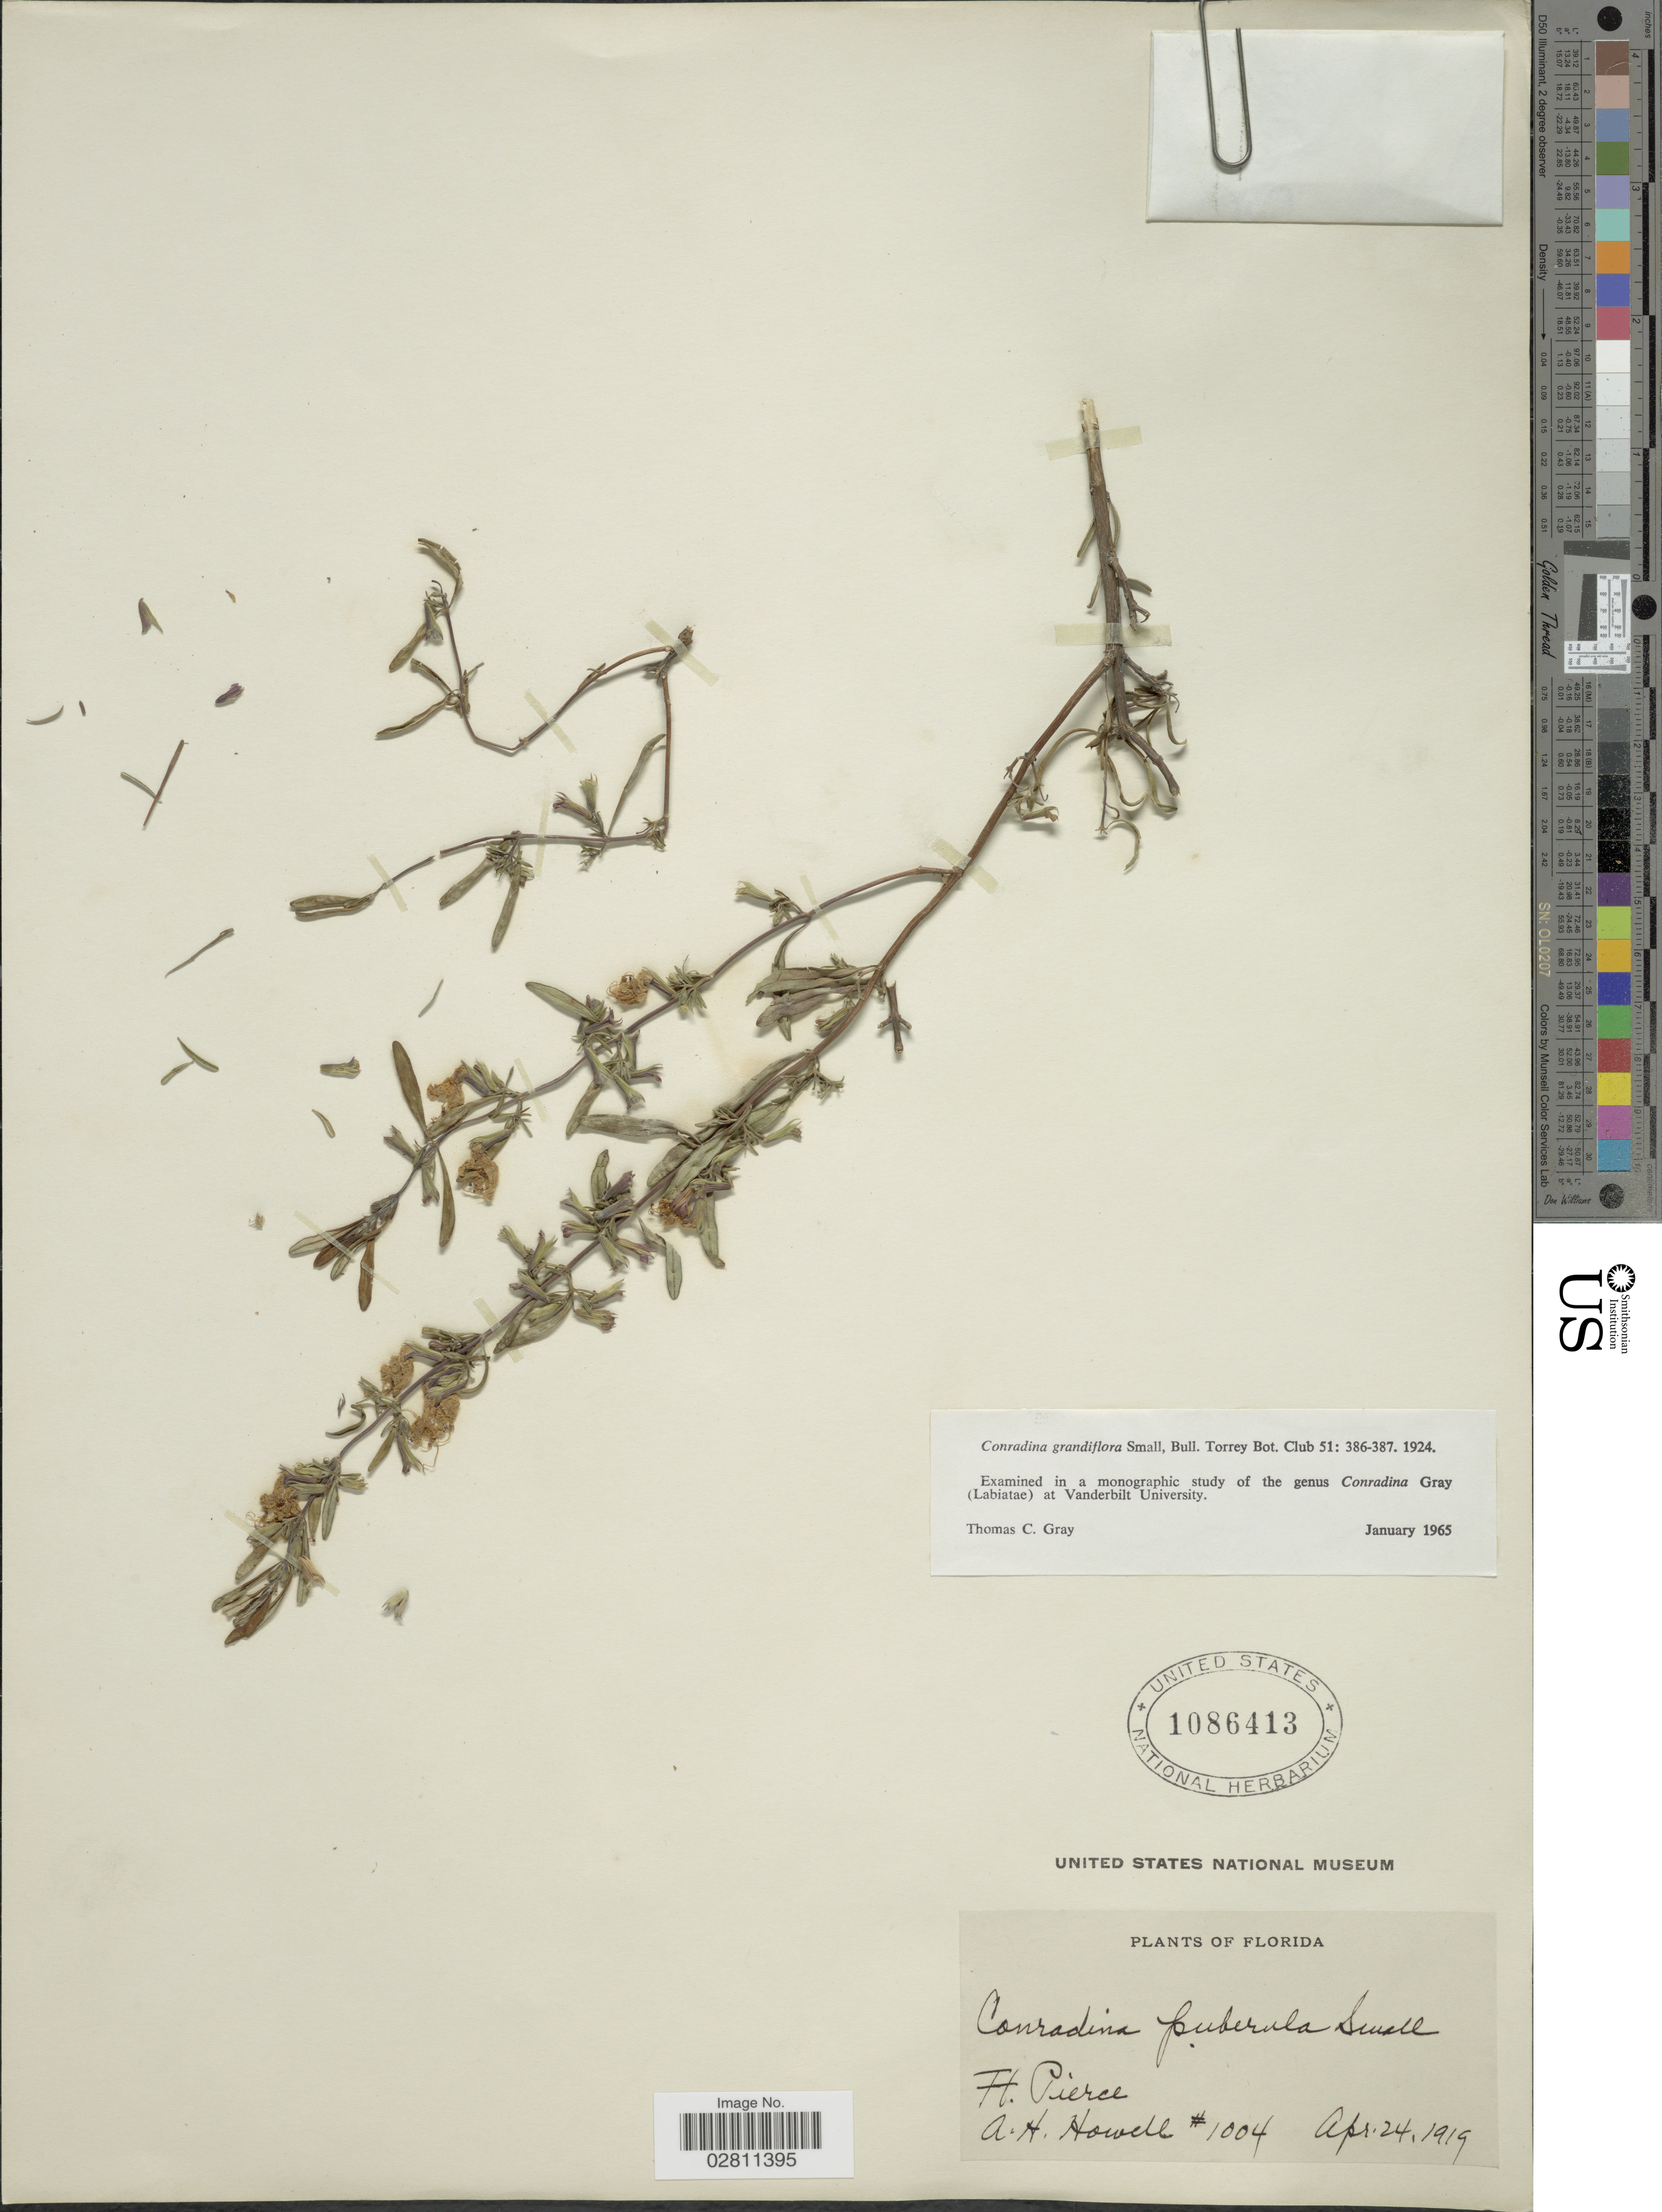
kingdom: Plantae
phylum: Tracheophyta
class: Magnoliopsida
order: Lamiales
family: Lamiaceae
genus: Conradina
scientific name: Conradina grandiflora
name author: Small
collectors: A. Howell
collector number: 1004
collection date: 1919-04-24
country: United States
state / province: Florida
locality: Ft. Pierce.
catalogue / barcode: US 1086413